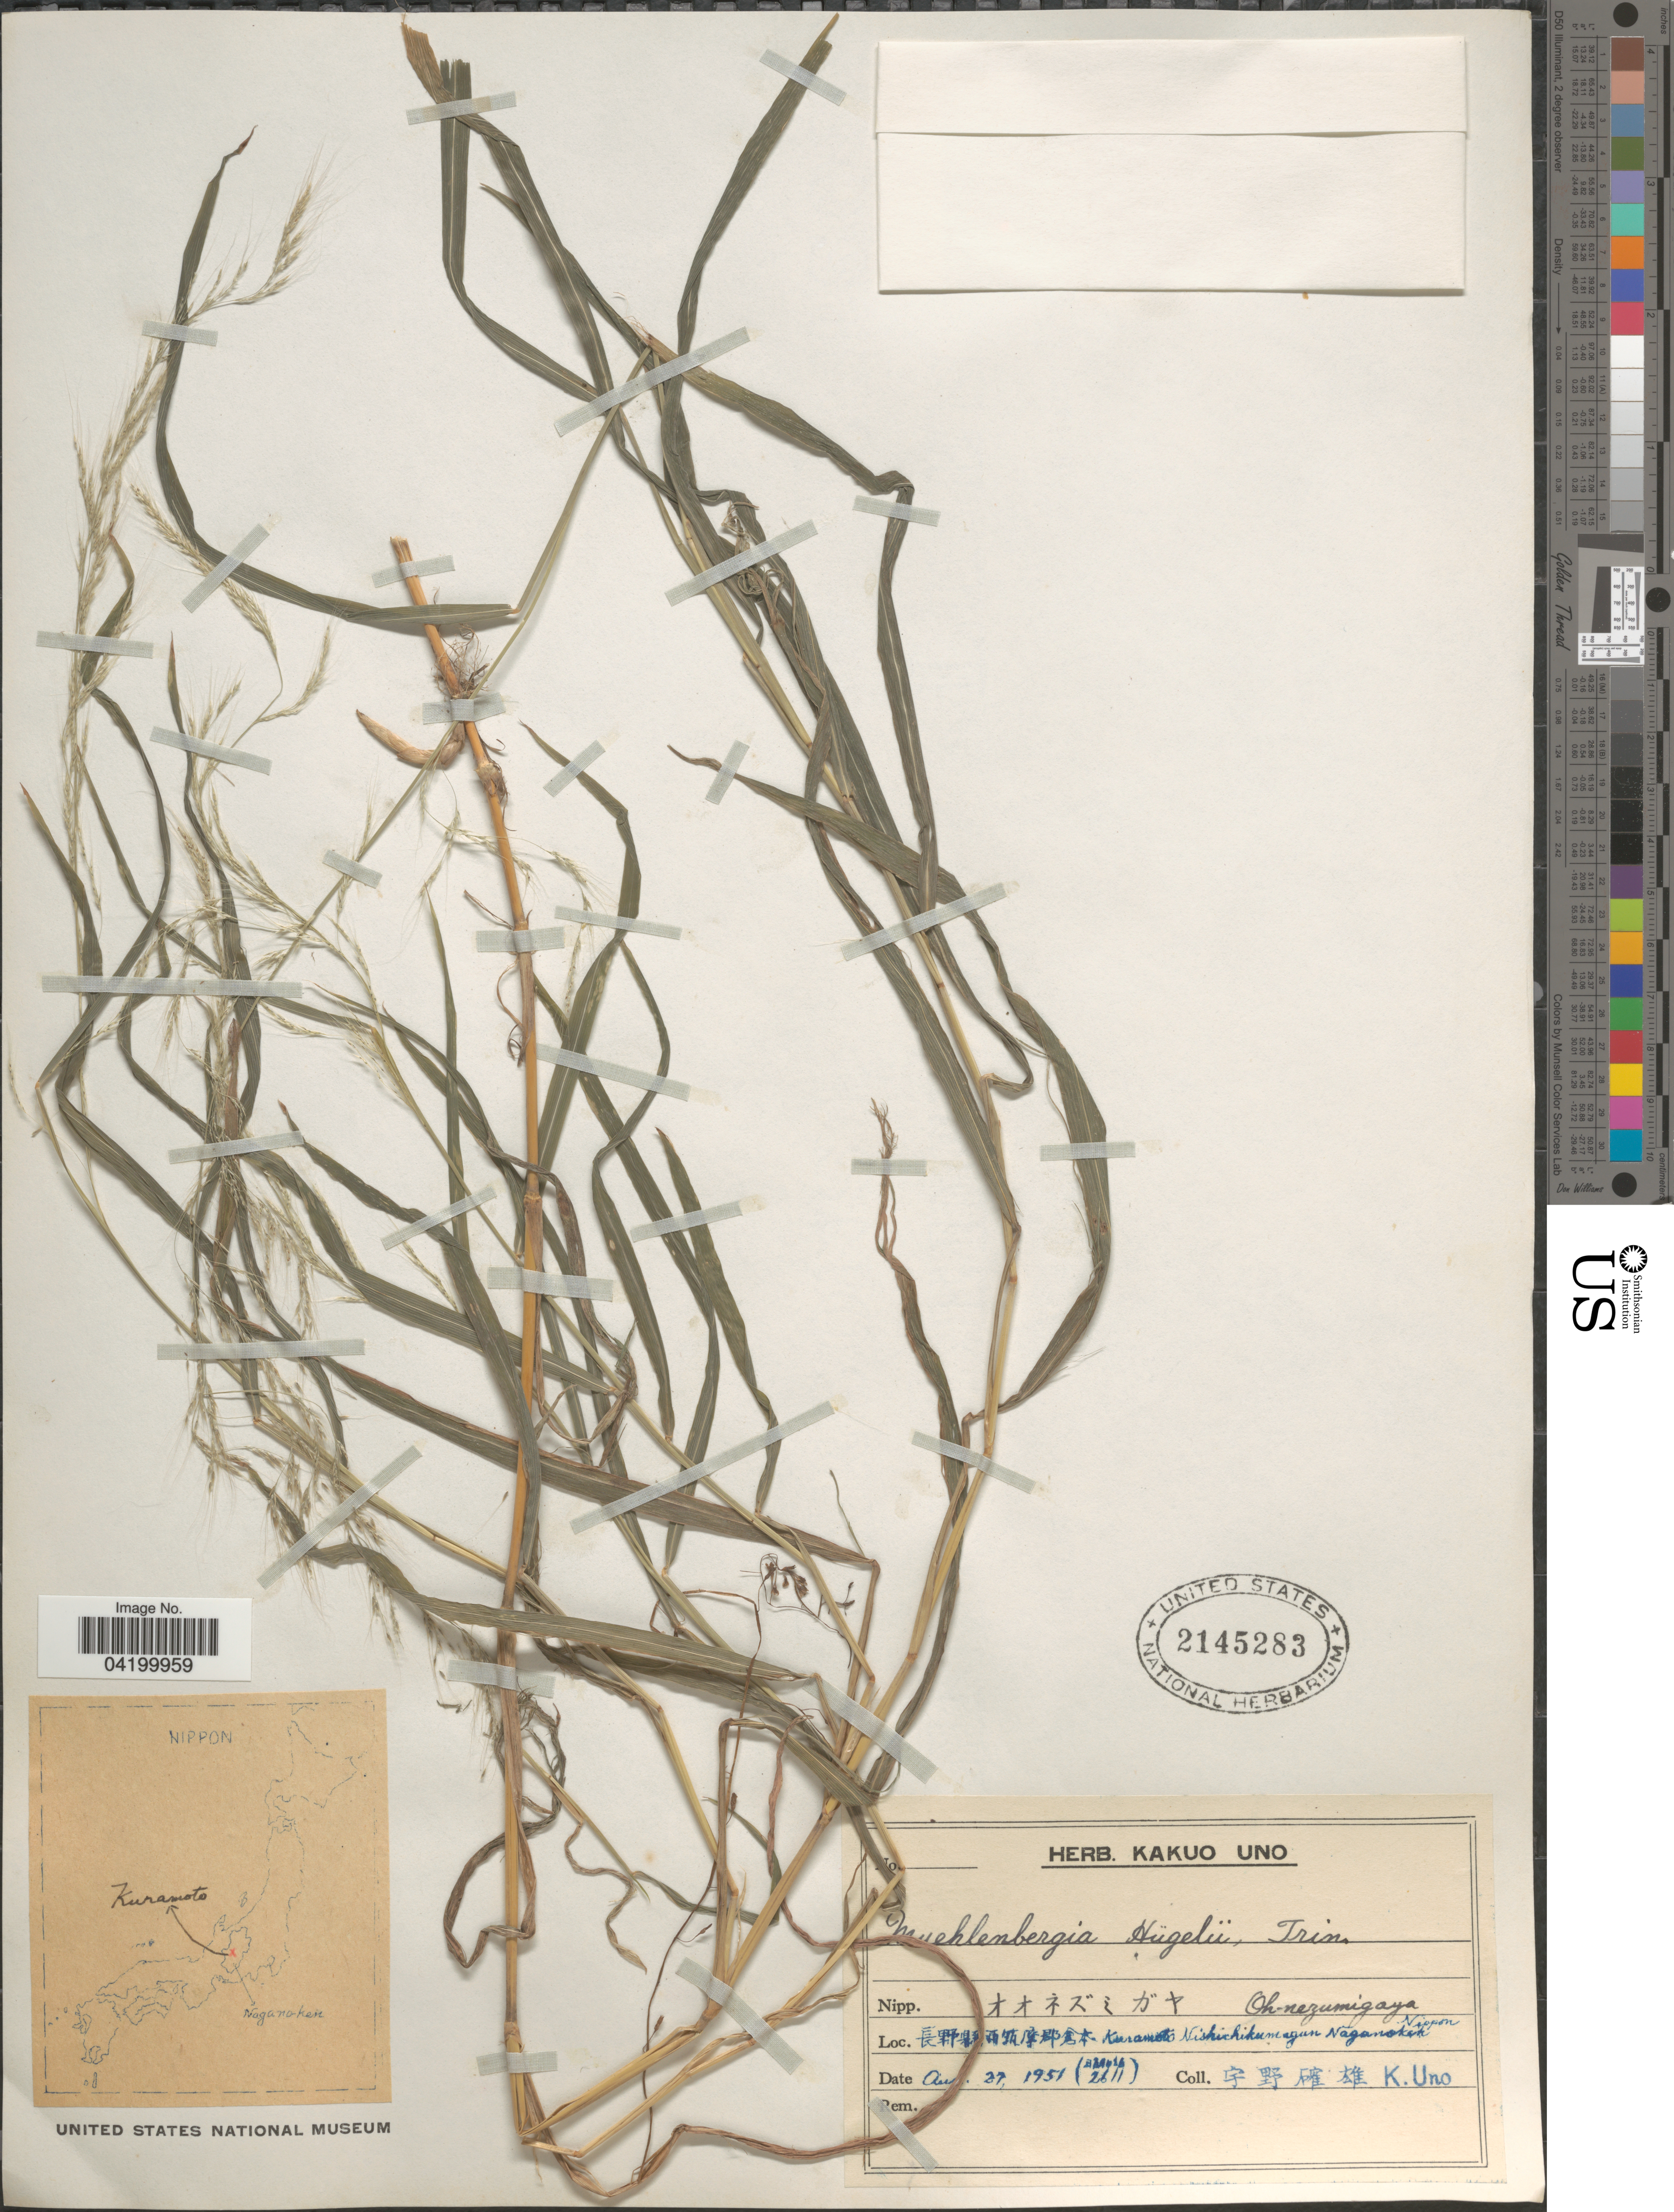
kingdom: Plantae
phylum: Tracheophyta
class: Liliopsida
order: Poales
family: Poaceae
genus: Muhlenbergia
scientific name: Muhlenbergia huegelii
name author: Trin.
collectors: K. Uno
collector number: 2611?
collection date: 1951-08-27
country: Japan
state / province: Nagano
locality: Kuramoto [interpreted] Nishichikumagun Naganoken. Nippon.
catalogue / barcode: US 2145283